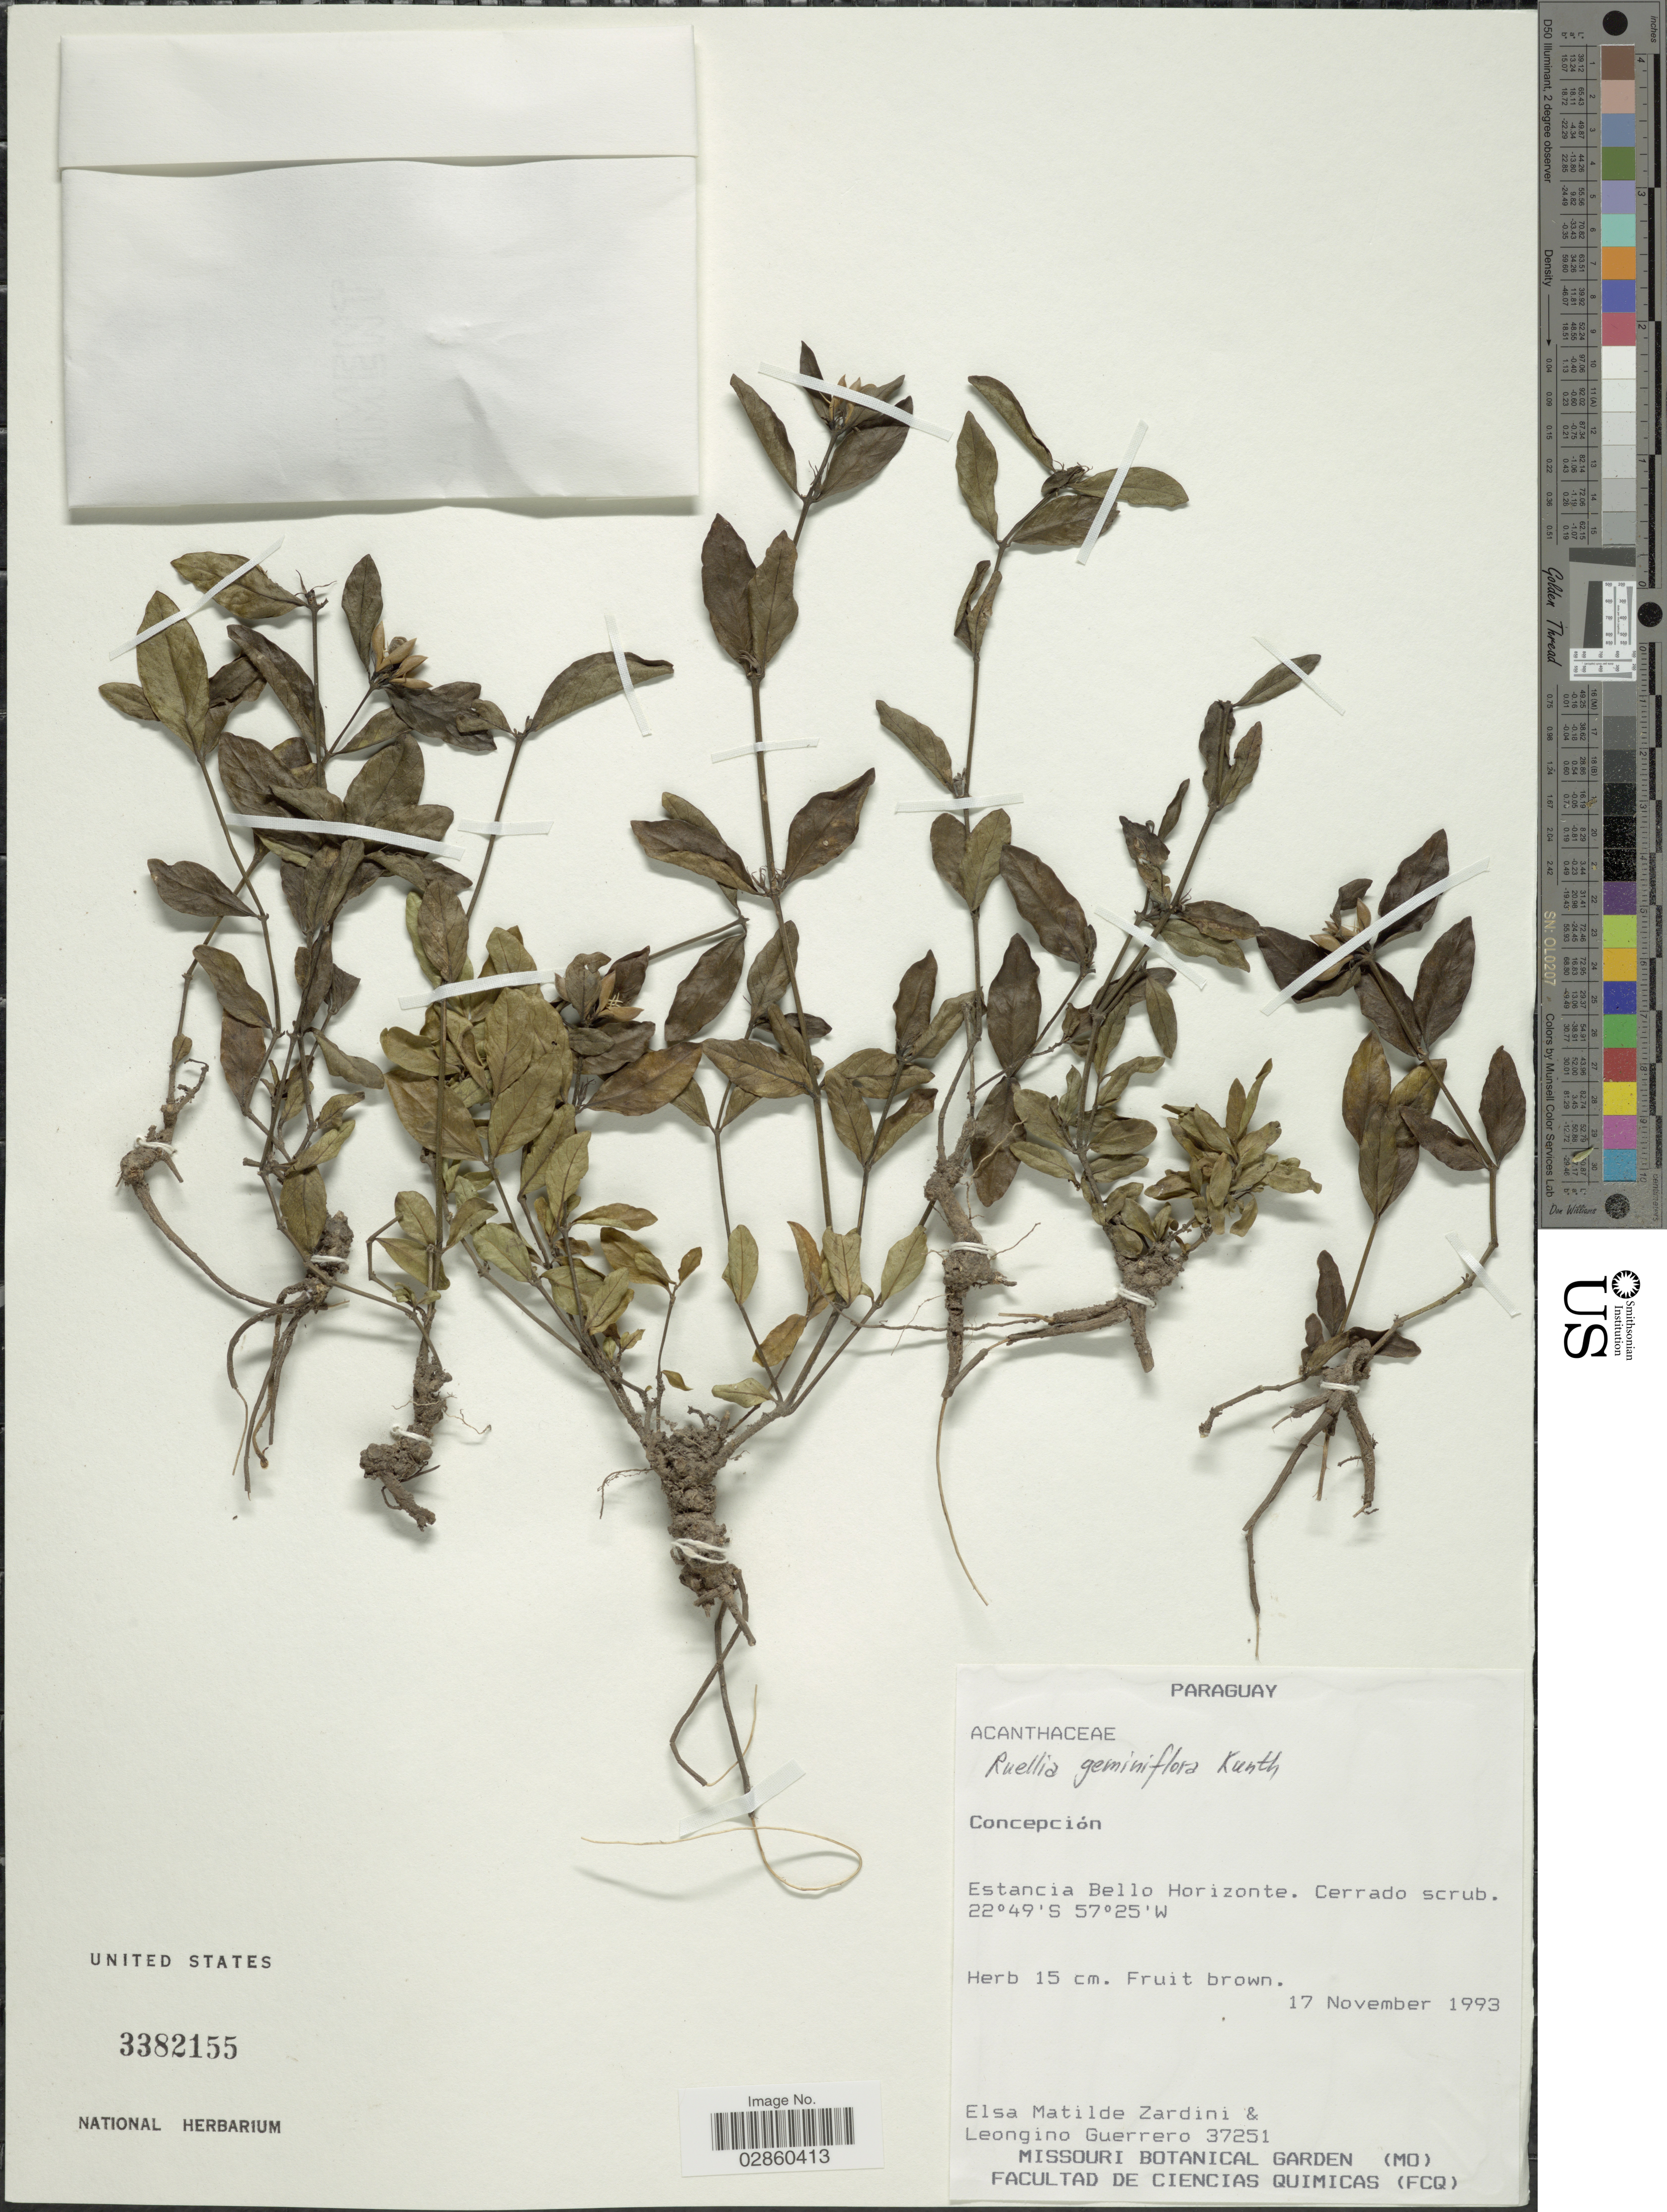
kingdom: Plantae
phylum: Tracheophyta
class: Magnoliopsida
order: Lamiales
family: Acanthaceae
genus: Ruellia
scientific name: Ruellia geminiflora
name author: Kunth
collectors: E. M. Zardini & L. Guerrero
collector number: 37251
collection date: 1993-11-17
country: Paraguay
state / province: Concepcion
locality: Concepción. Estancia Bello Horizonte.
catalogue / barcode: US 3382155